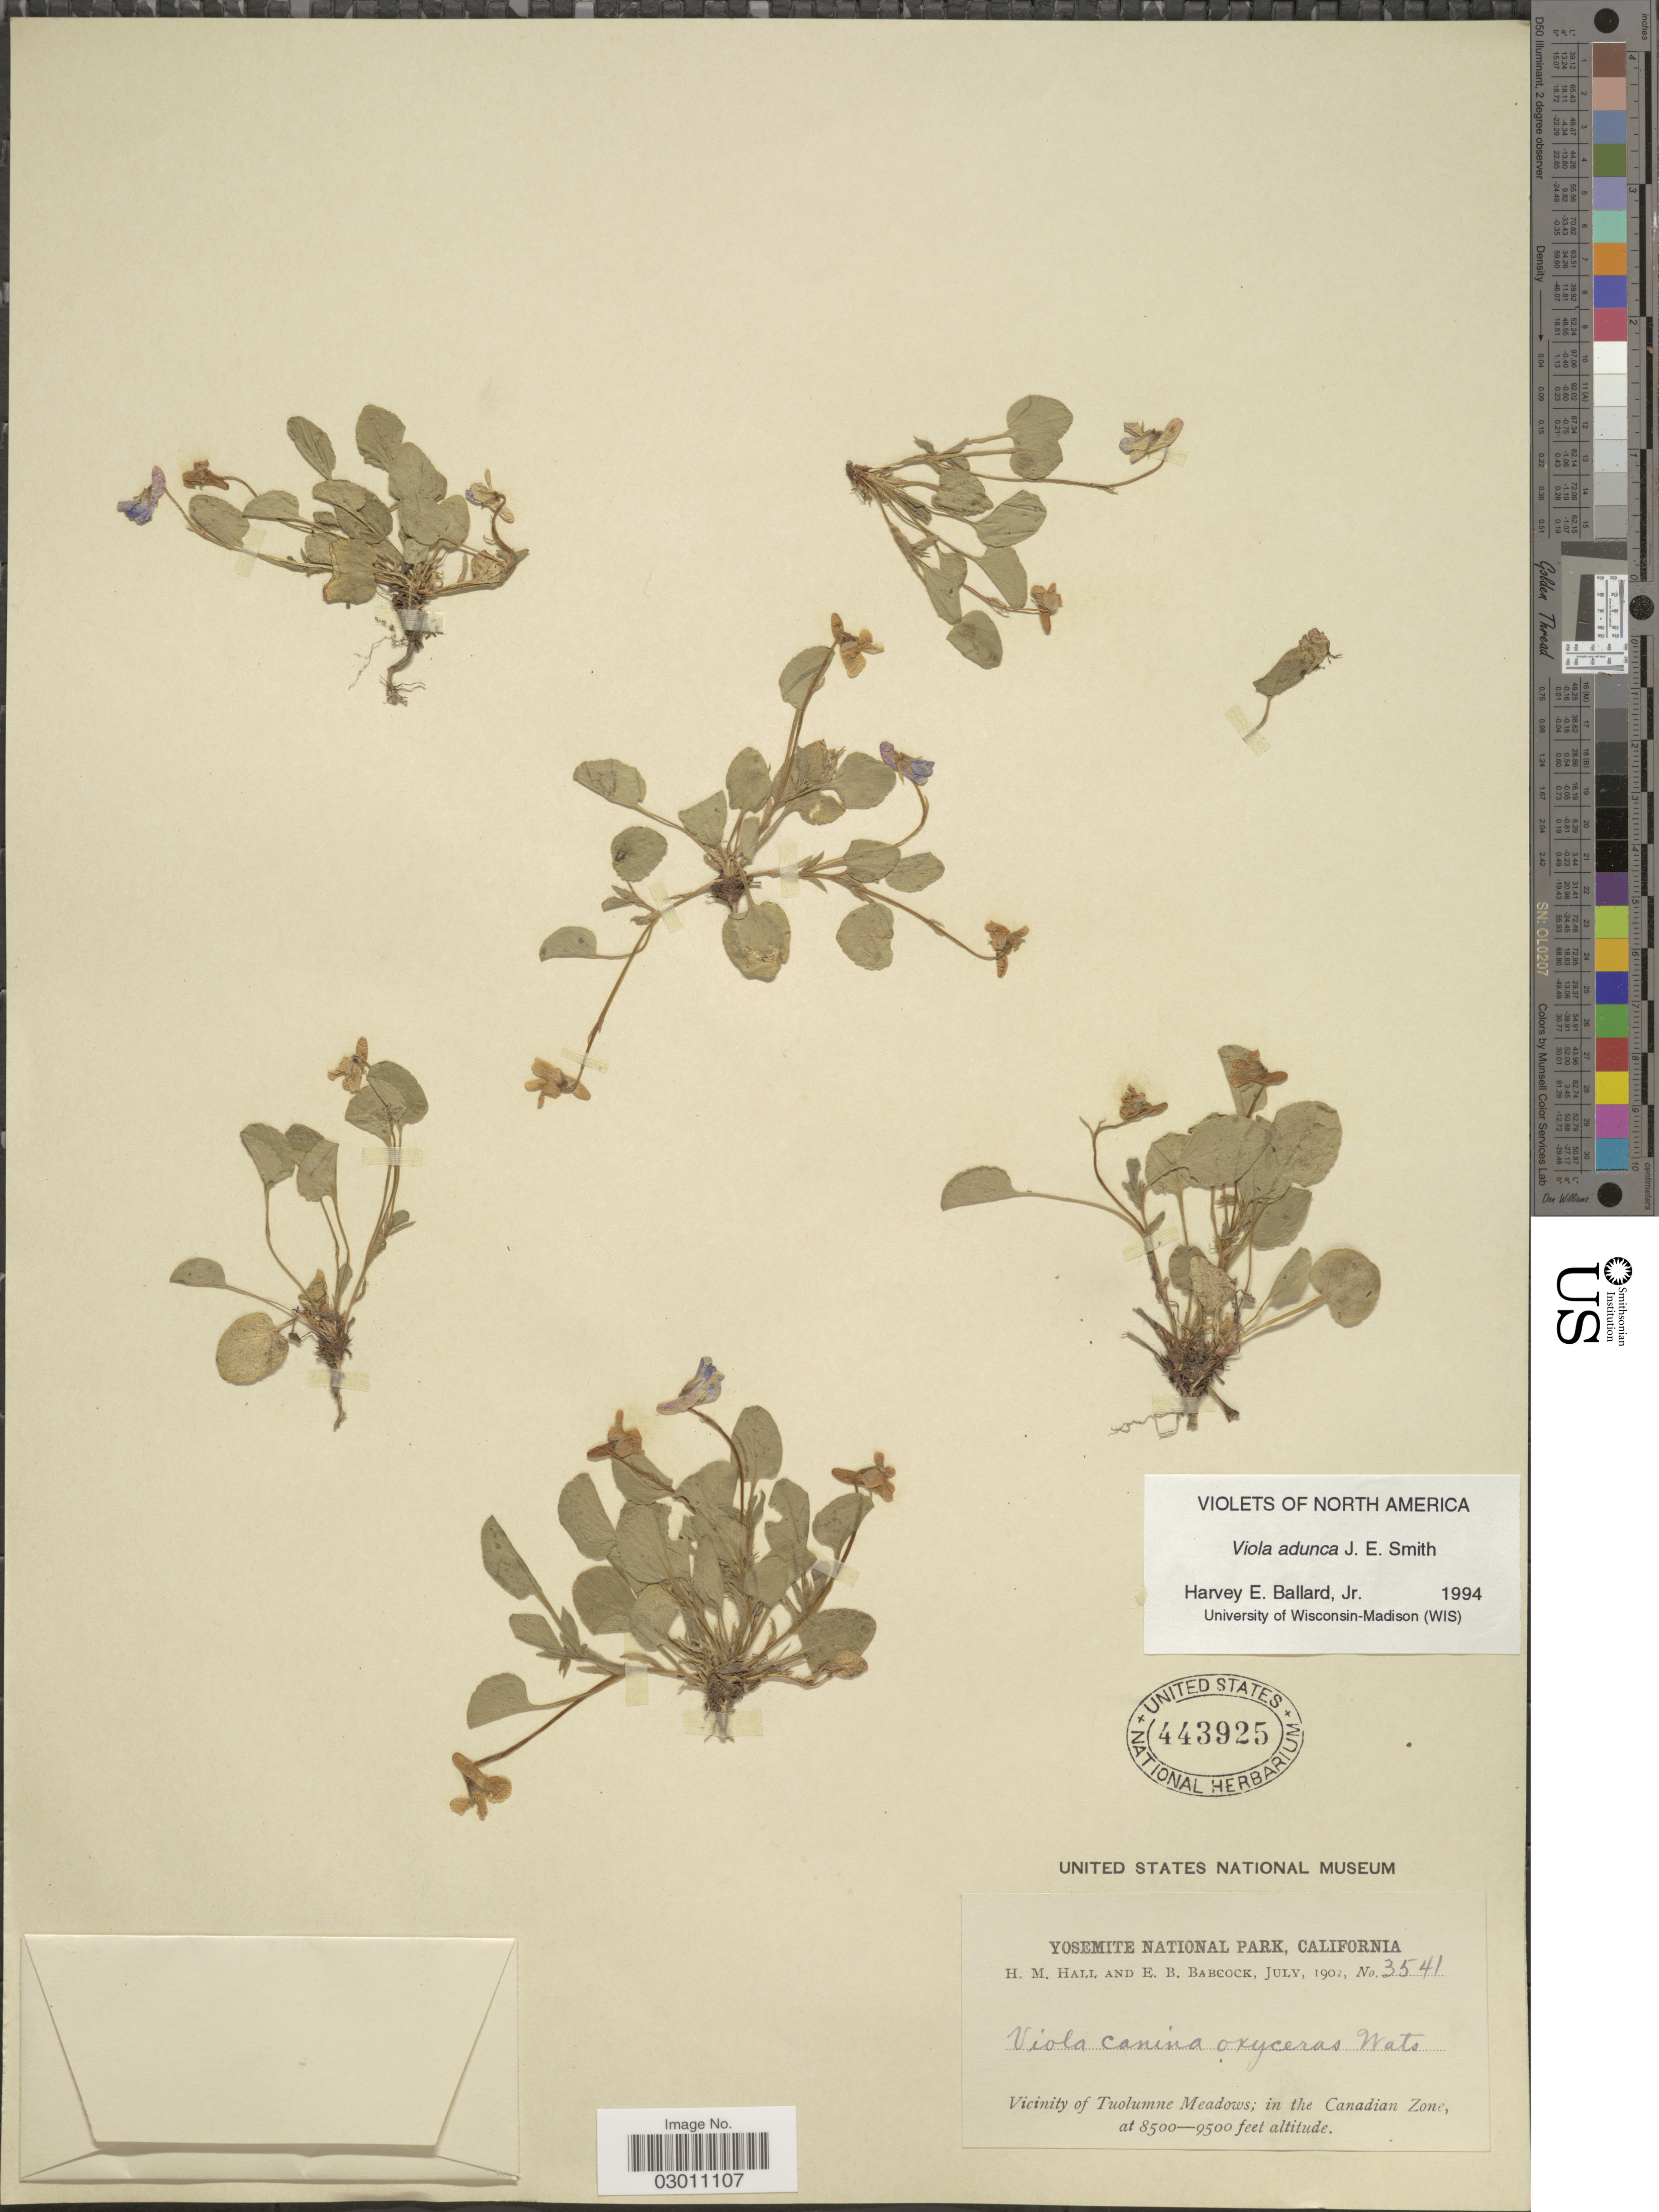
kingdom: Plantae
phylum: Tracheophyta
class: Magnoliopsida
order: Malpighiales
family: Violaceae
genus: Viola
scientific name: Viola adunca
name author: Sm.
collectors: H. M. Hall & E. B. Babcock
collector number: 3541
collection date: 1902-07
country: United States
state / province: California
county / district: Tuolumne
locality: Yosemite National Park. Vicinity of Tuolumne Meadows; in the Canadian Zone.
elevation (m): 2591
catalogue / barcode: US 443925